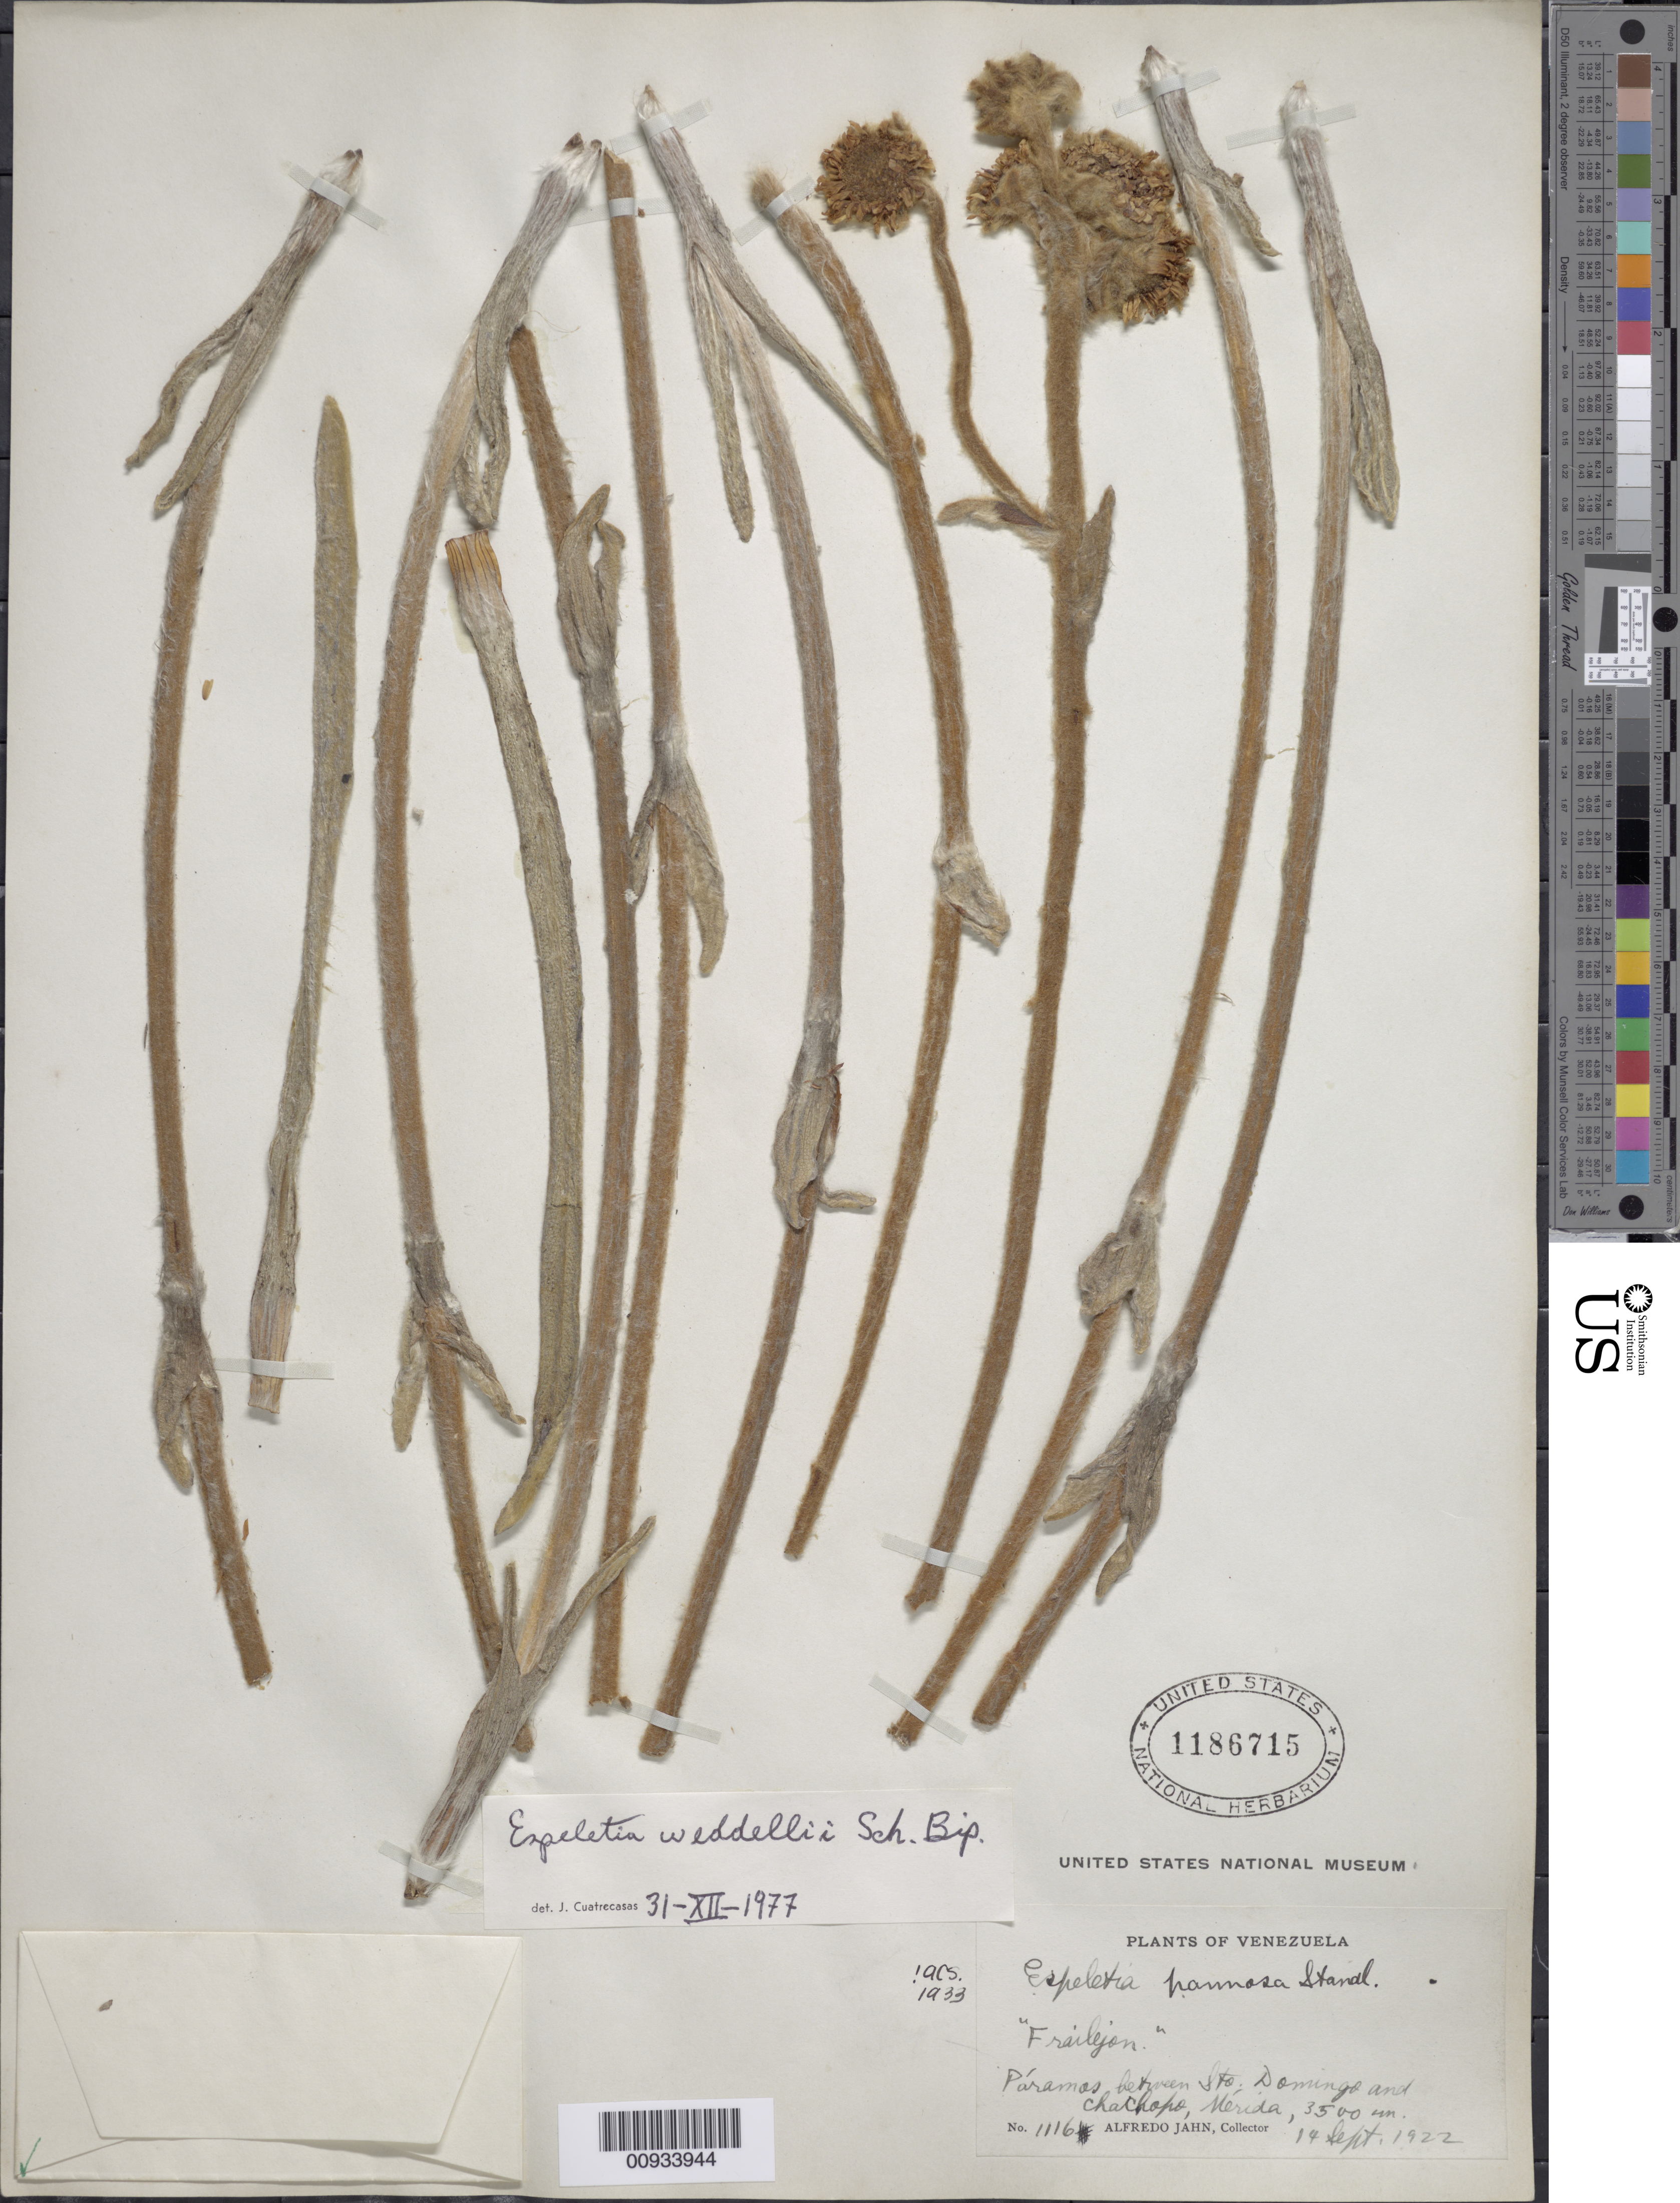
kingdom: Plantae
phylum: Tracheophyta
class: Magnoliopsida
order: Asterales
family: Asteraceae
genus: Espeletia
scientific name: Espeletia weddellii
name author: Sch. Bip. ex Wedd.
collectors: A. Jahn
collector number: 1116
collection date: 1922-09-14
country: Venezuela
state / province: Mérida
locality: Páramos between Santo Domingo and Chachopo.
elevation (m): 3500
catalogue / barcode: US 1186715